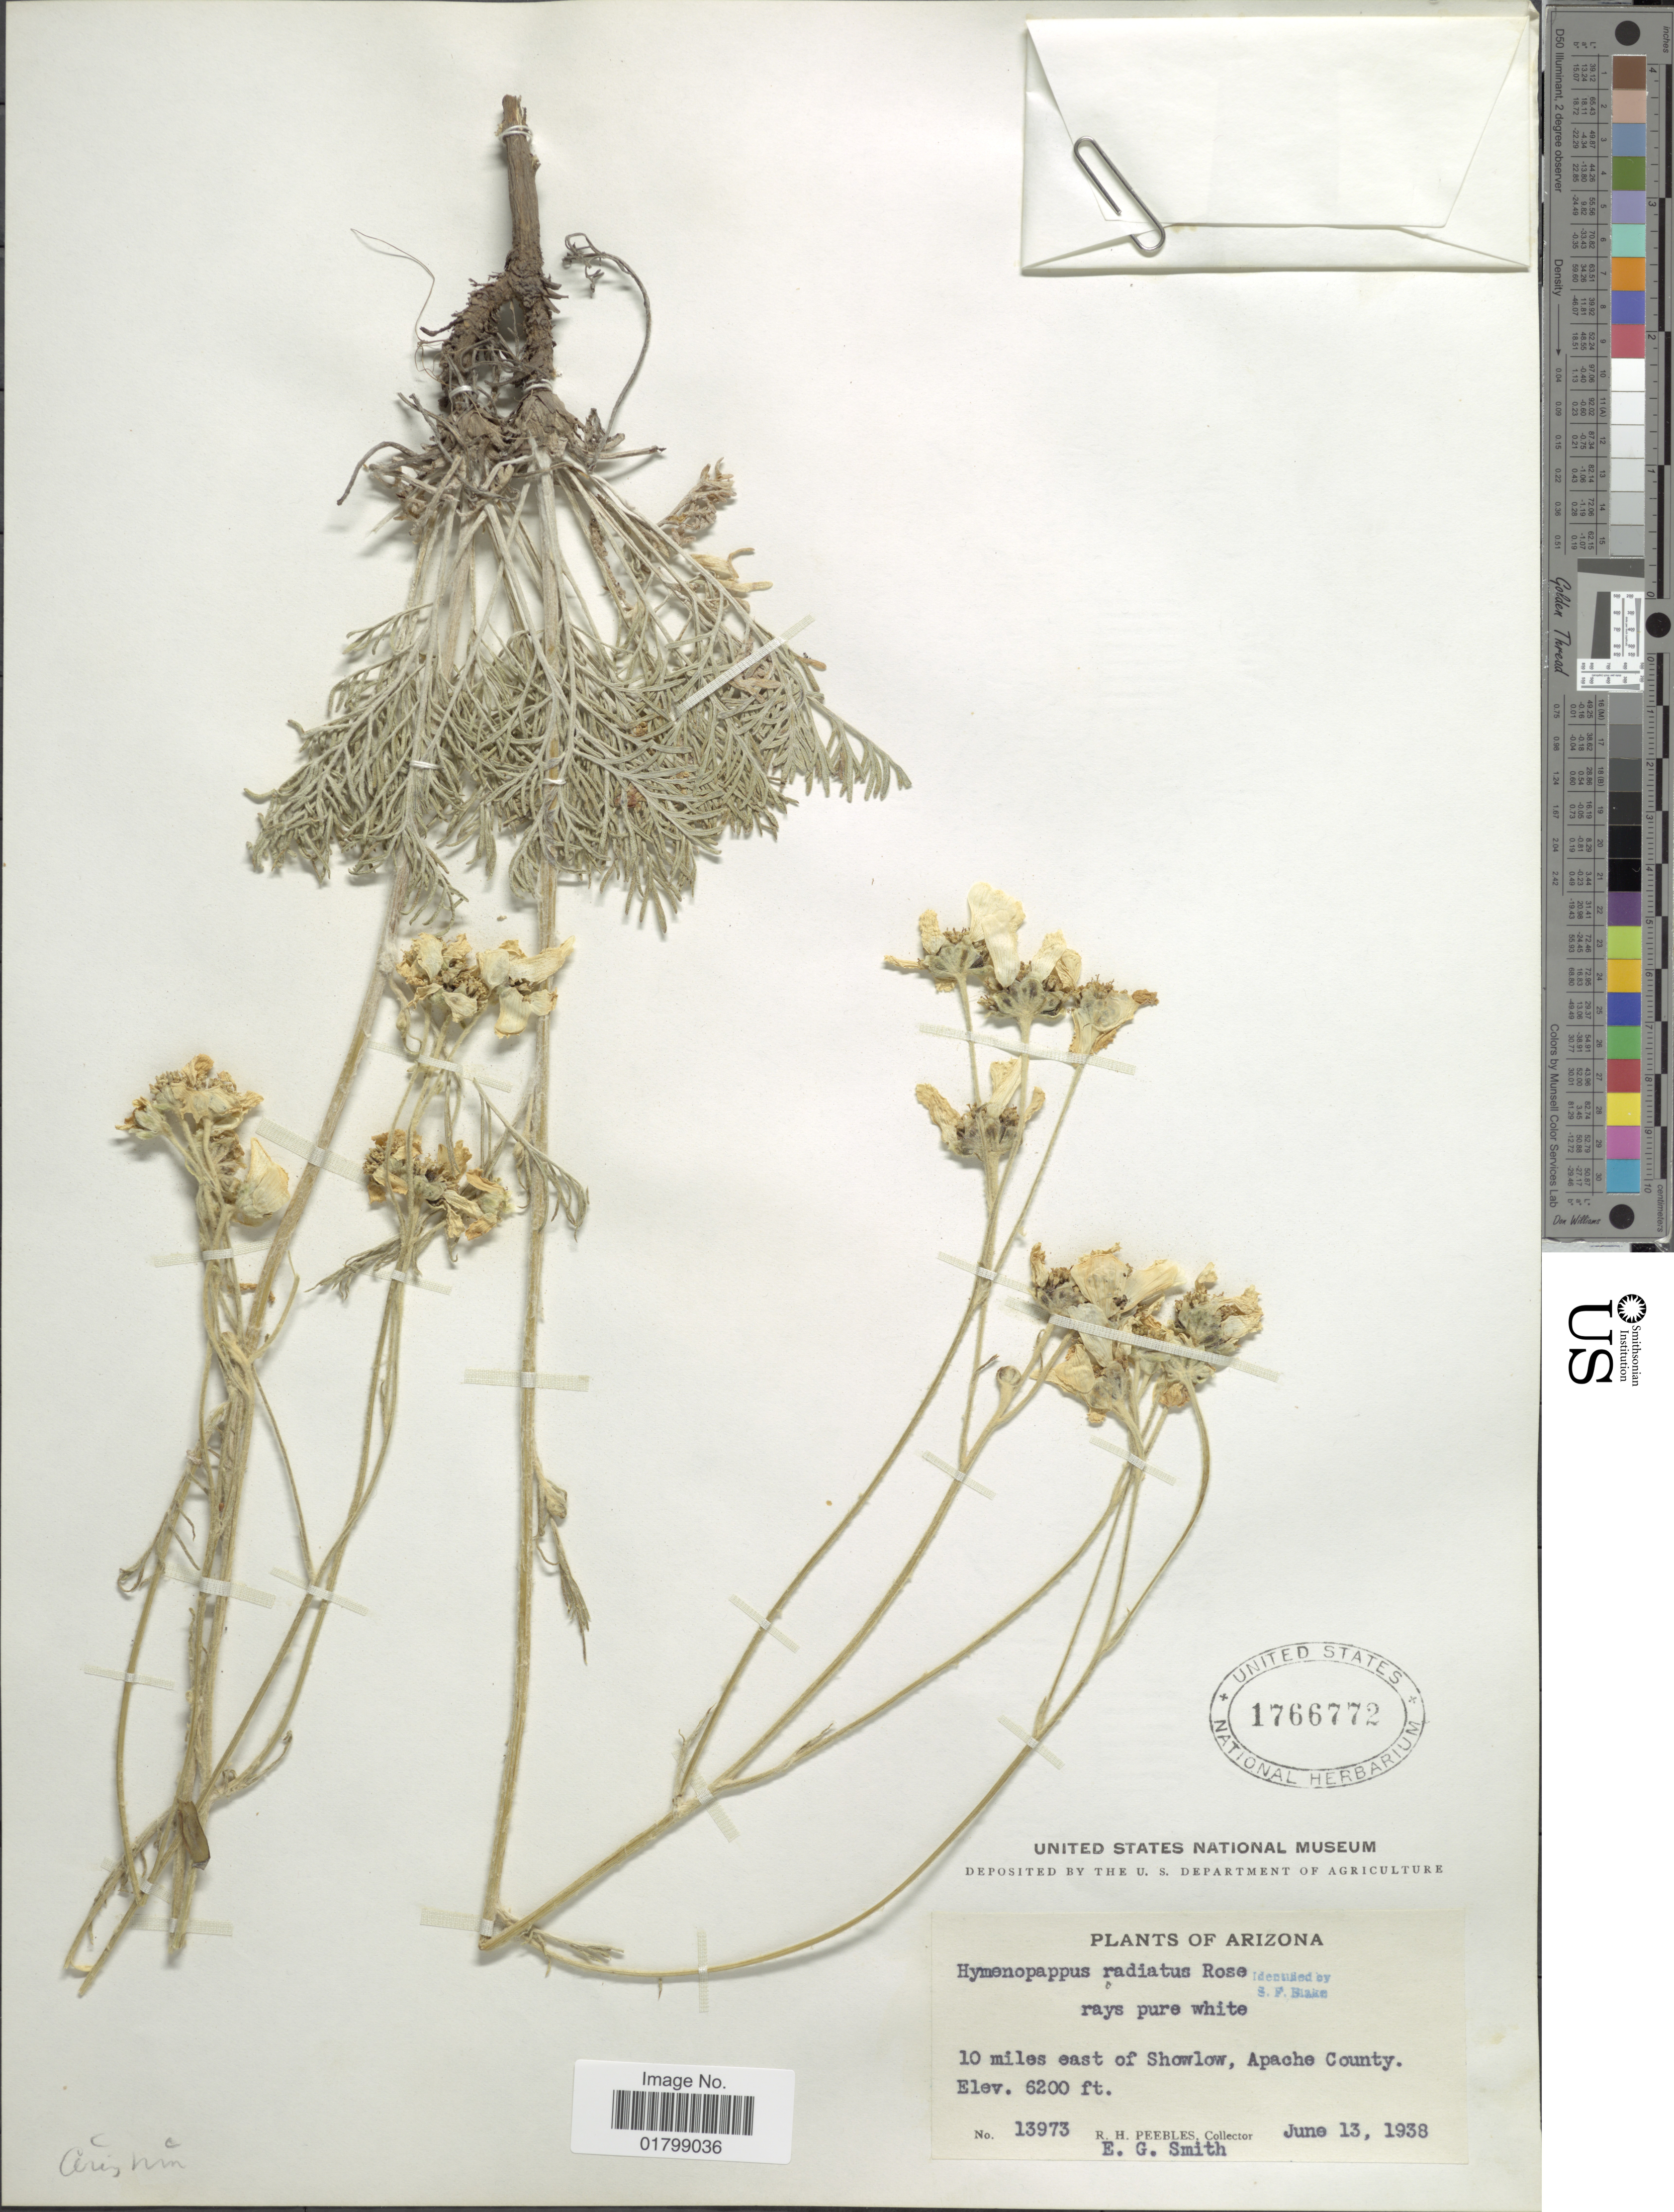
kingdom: Plantae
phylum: Tracheophyta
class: Magnoliopsida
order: Asterales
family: Asteraceae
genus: Hymenopappus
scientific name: Hymenopappus radiatus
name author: Rose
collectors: R. H. Peebles & E. G. Smith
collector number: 13973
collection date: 1938-06-13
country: United States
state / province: Arizona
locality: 10 miles east of Showlow, Apache County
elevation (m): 1890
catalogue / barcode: US 1766772